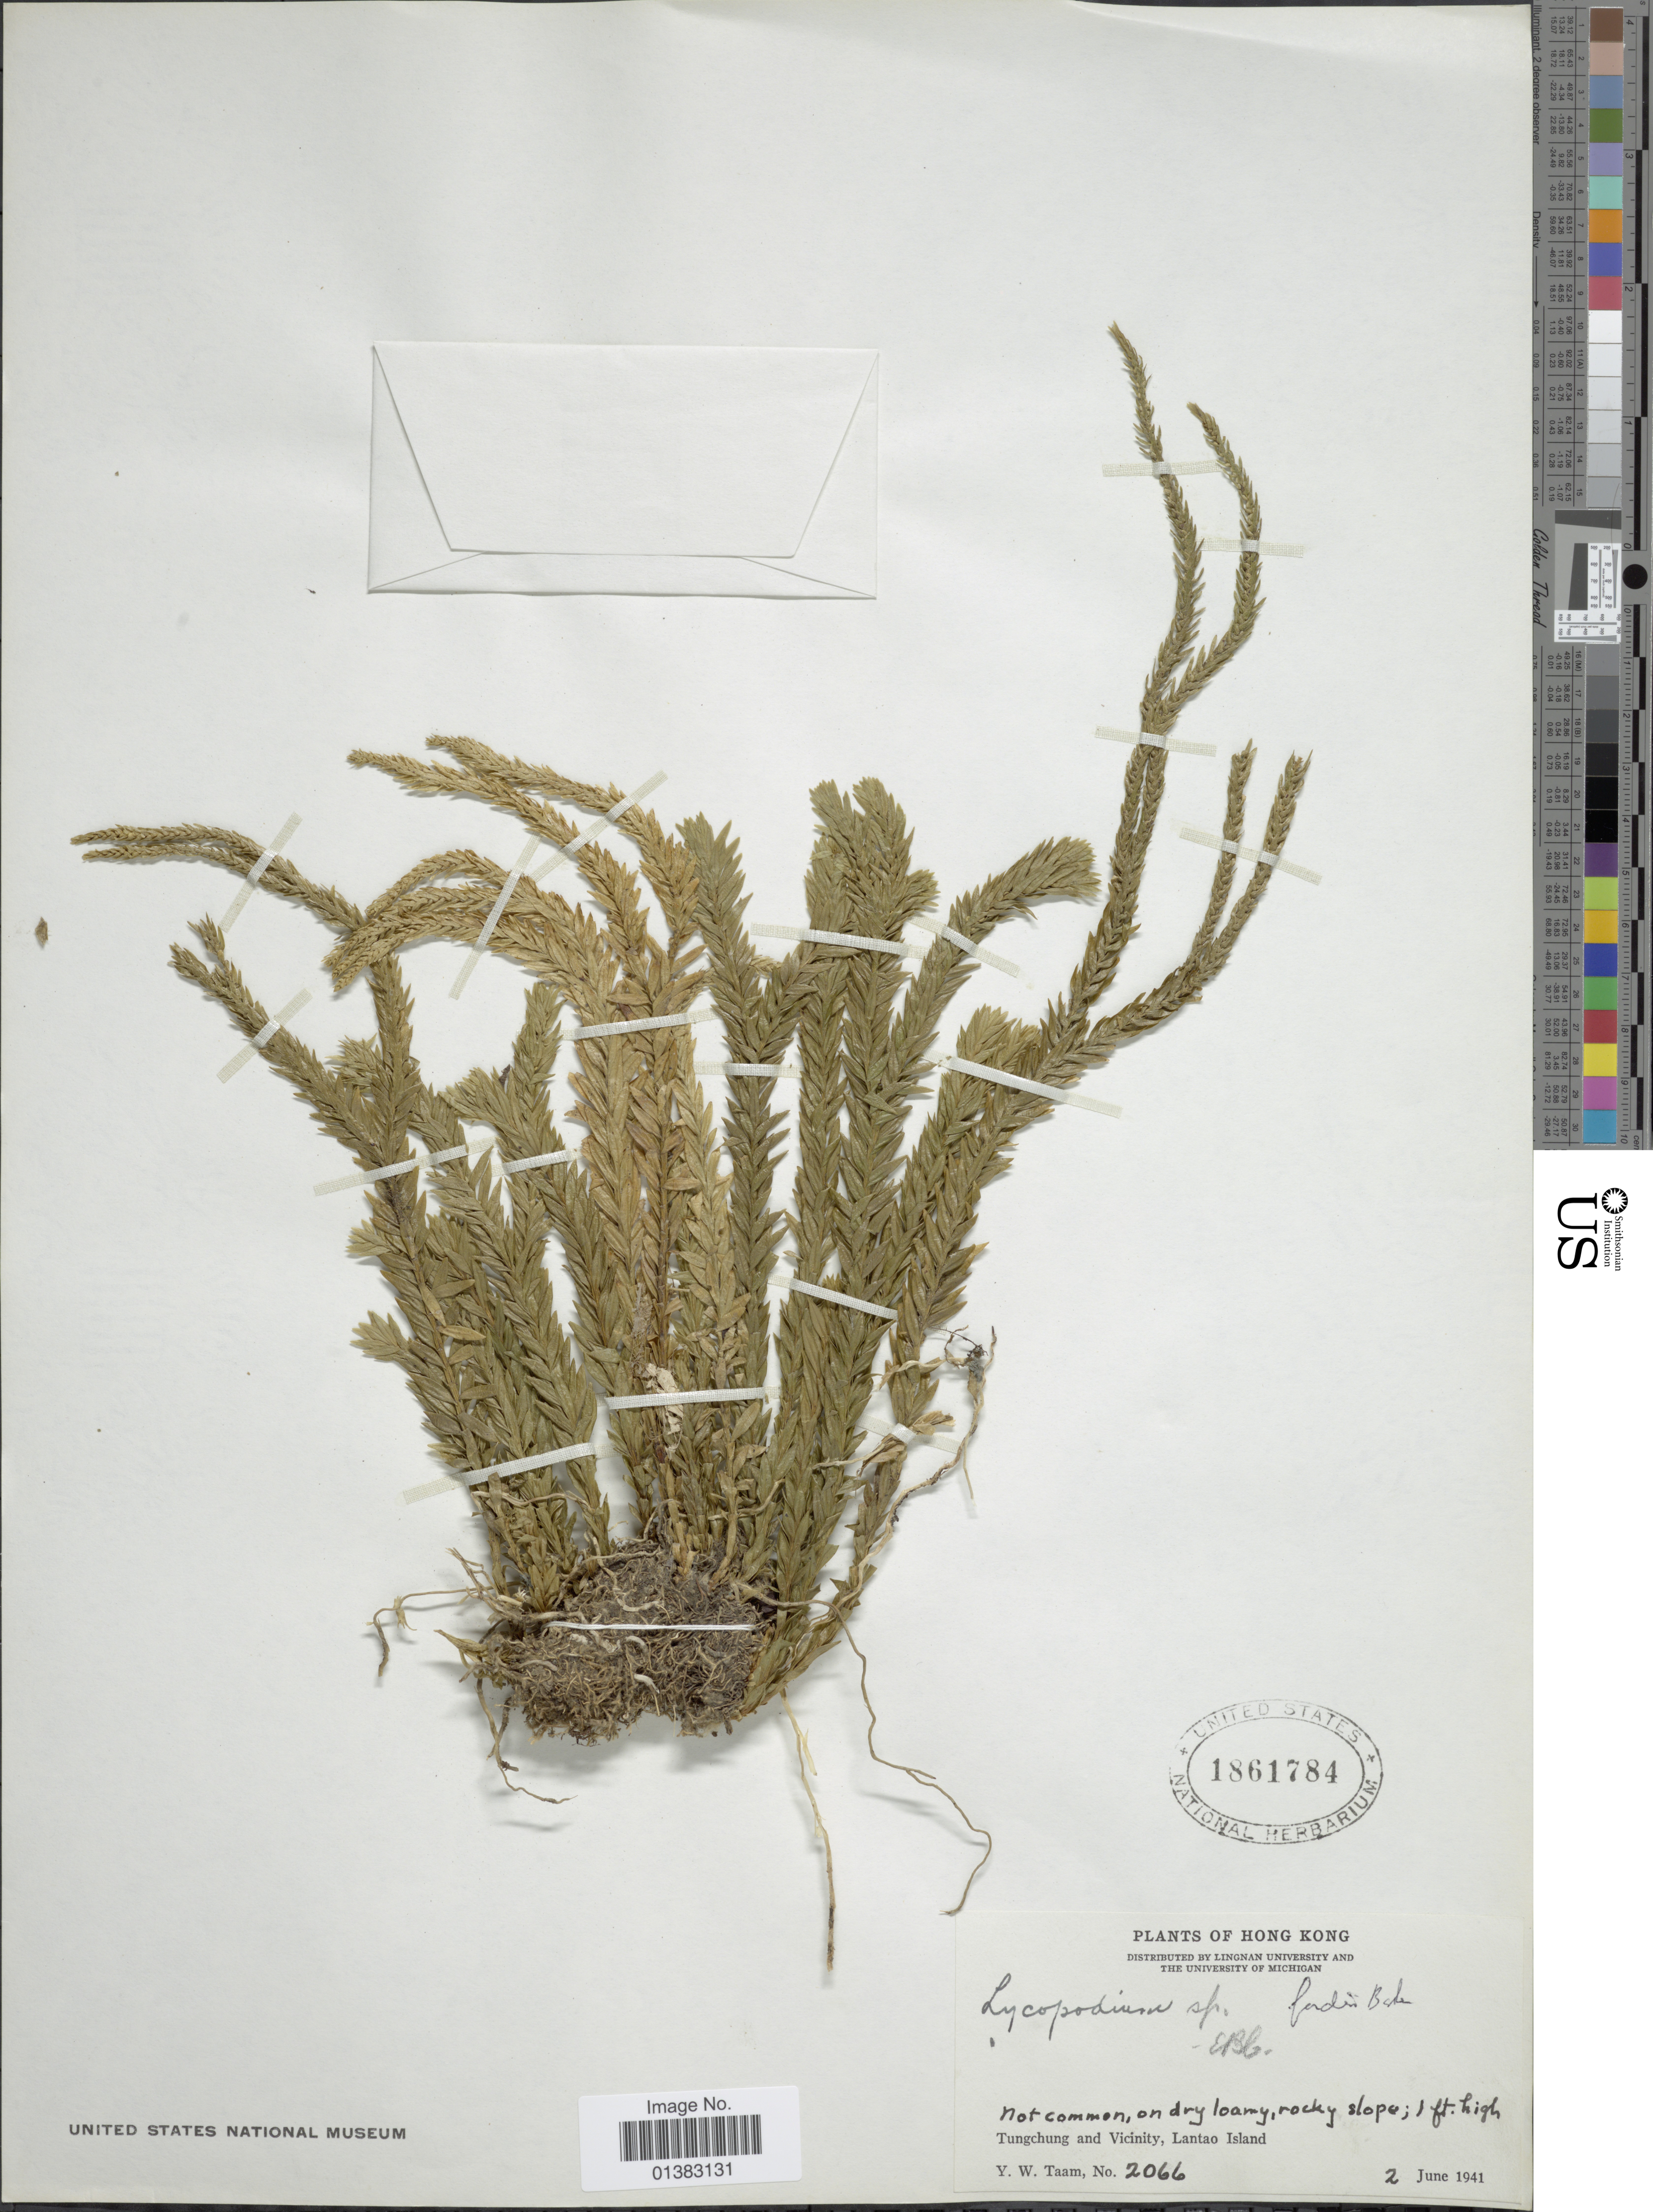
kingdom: Plantae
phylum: Tracheophyta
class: Lycopodiopsida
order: Lycopodiales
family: Lycopodiaceae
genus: Phlegmariurus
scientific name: Phlegmariurus fordii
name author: (Baker) Ching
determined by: Field, A. R.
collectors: Y. W. Taam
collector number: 2066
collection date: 1941-06-02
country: China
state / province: Hong Kong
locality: Tungchung and vicinity, Lantao Island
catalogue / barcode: US 1861784